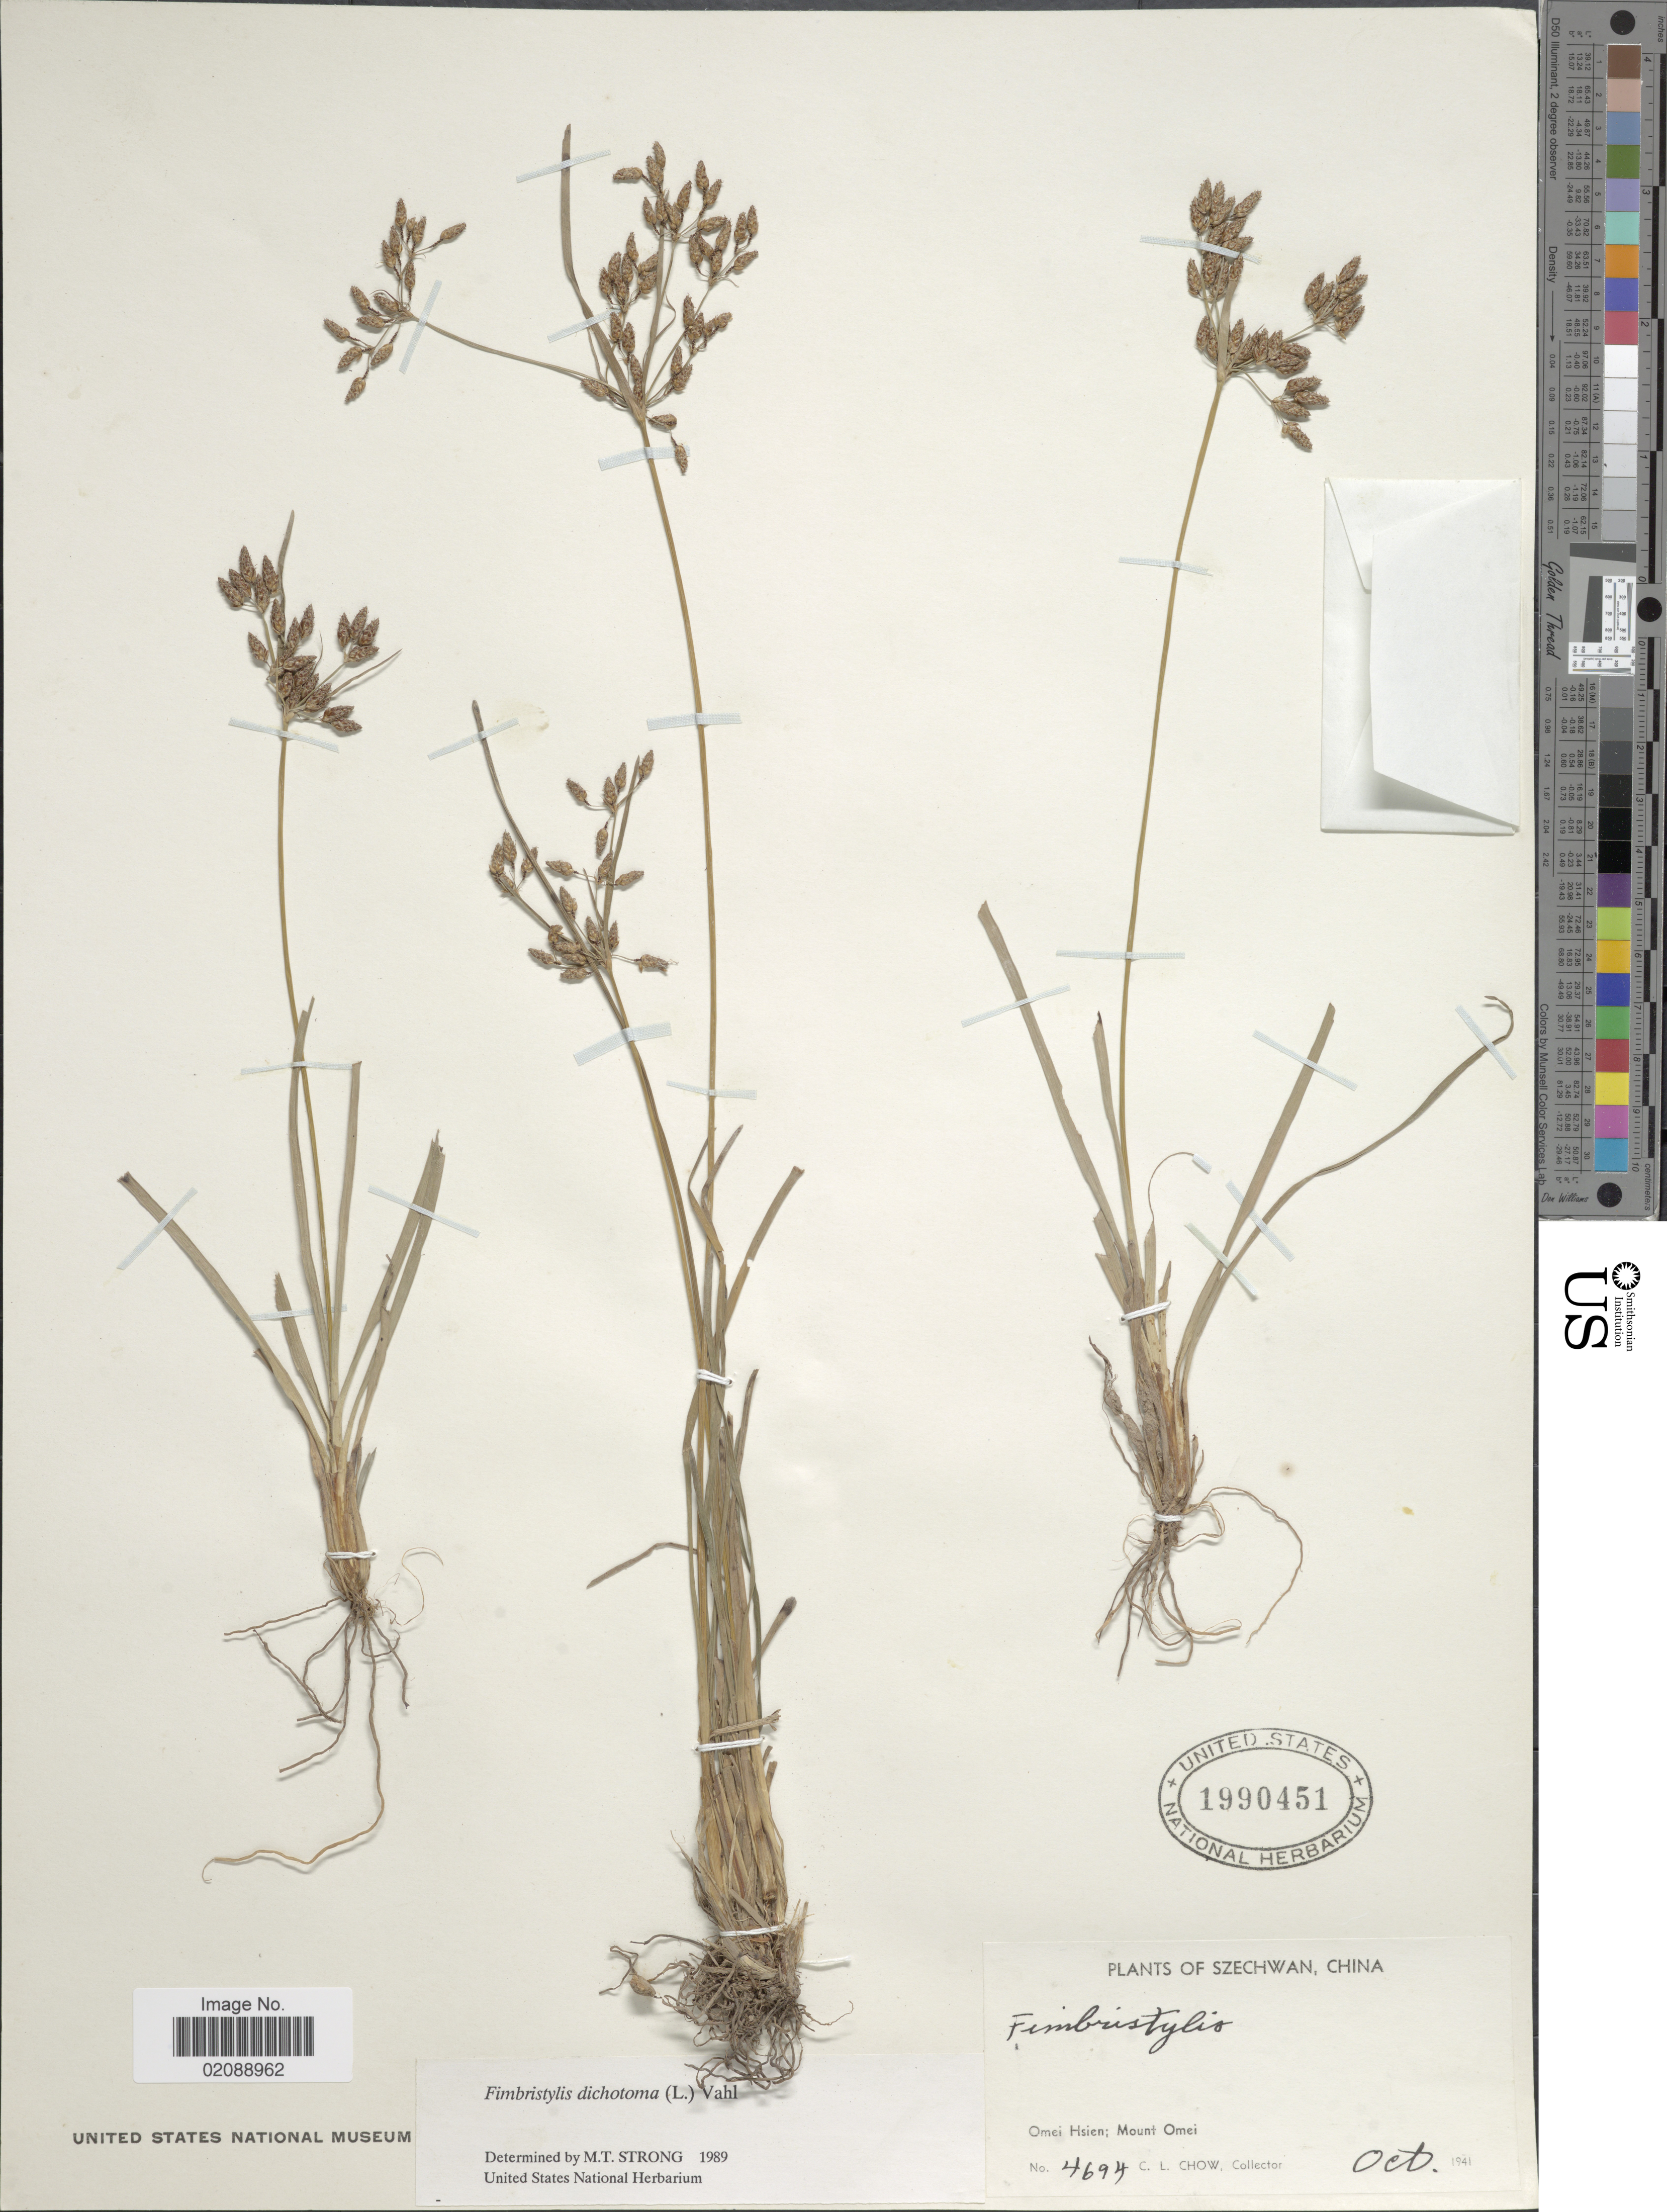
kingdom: Plantae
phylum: Tracheophyta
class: Liliopsida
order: Poales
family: Cyperaceae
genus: Fimbristylis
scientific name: Fimbristylis dichotoma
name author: (L.) Vahl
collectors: C. Chow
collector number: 4694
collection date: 1941-10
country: China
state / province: Sichuan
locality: Szechwan, Omei Hsien; Mount Omei.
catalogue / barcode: US 1990451